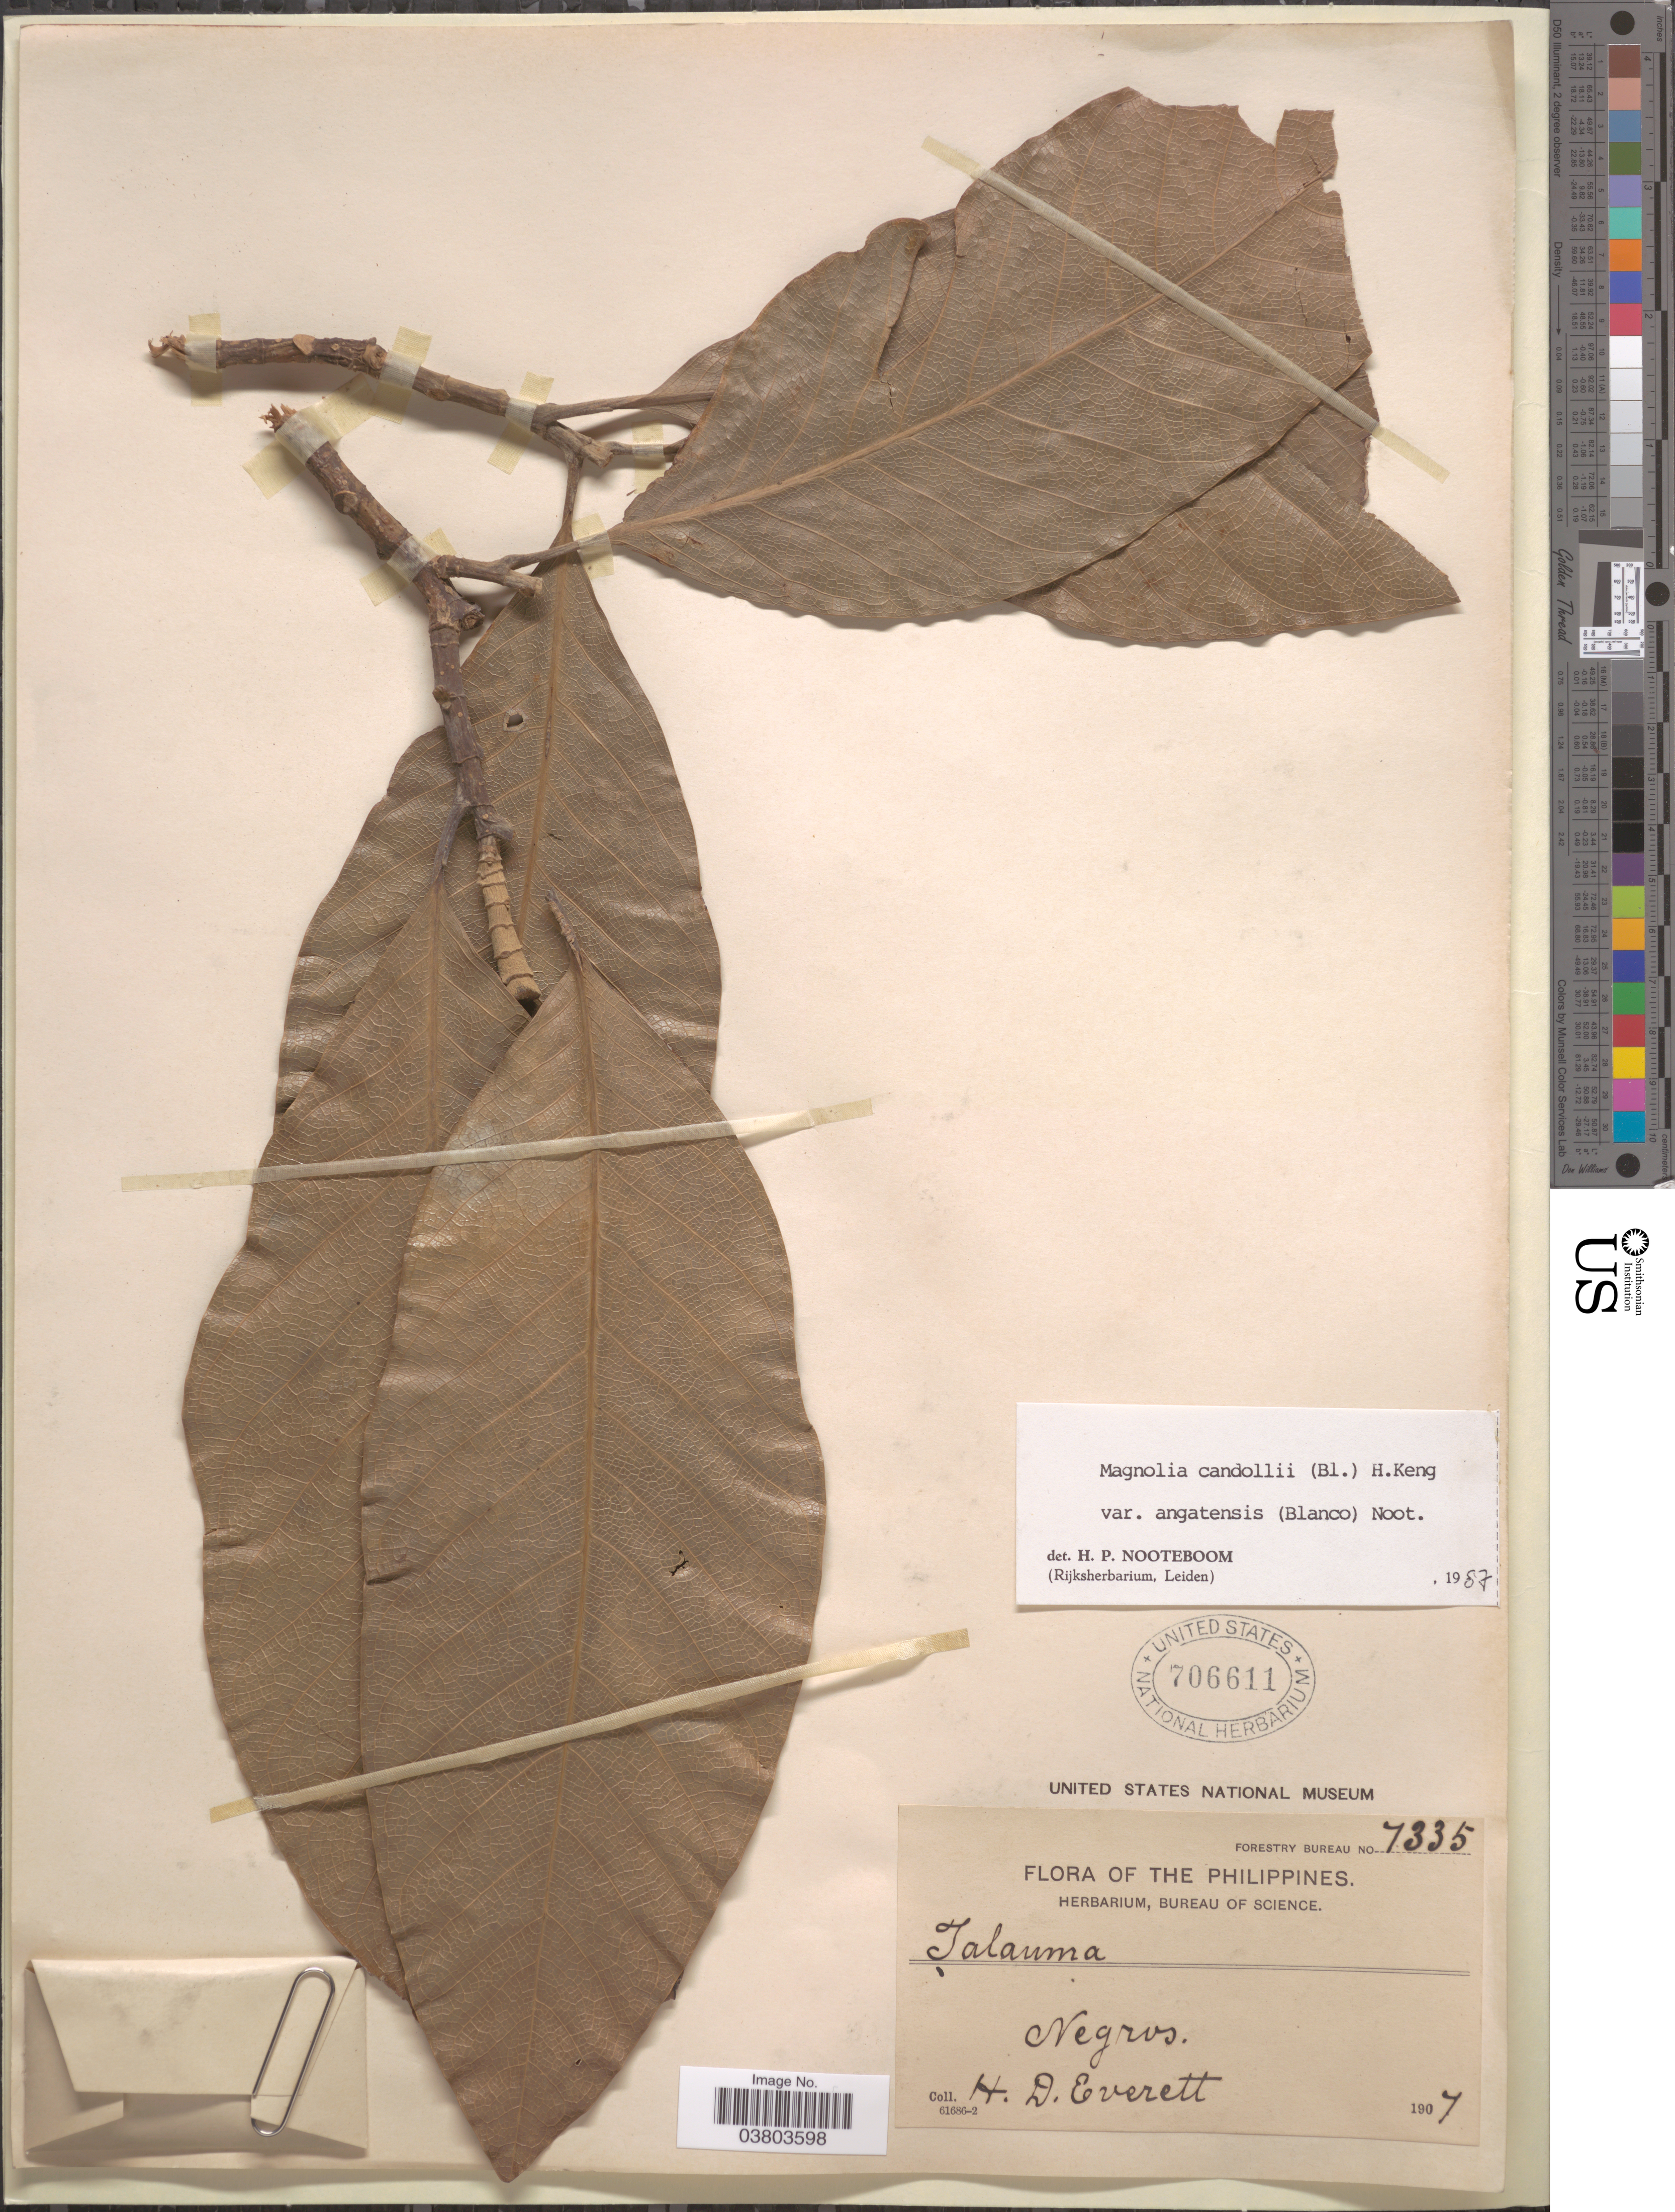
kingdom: Plantae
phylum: Tracheophyta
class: Magnoliopsida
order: Magnoliales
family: Magnoliaceae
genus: Magnolia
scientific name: Magnolia candollei var. angatensis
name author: (Blanco) Noot.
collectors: H. Everett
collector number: Forestry Bureau 7335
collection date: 1907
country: Philippines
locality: Negros.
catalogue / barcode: US 706611